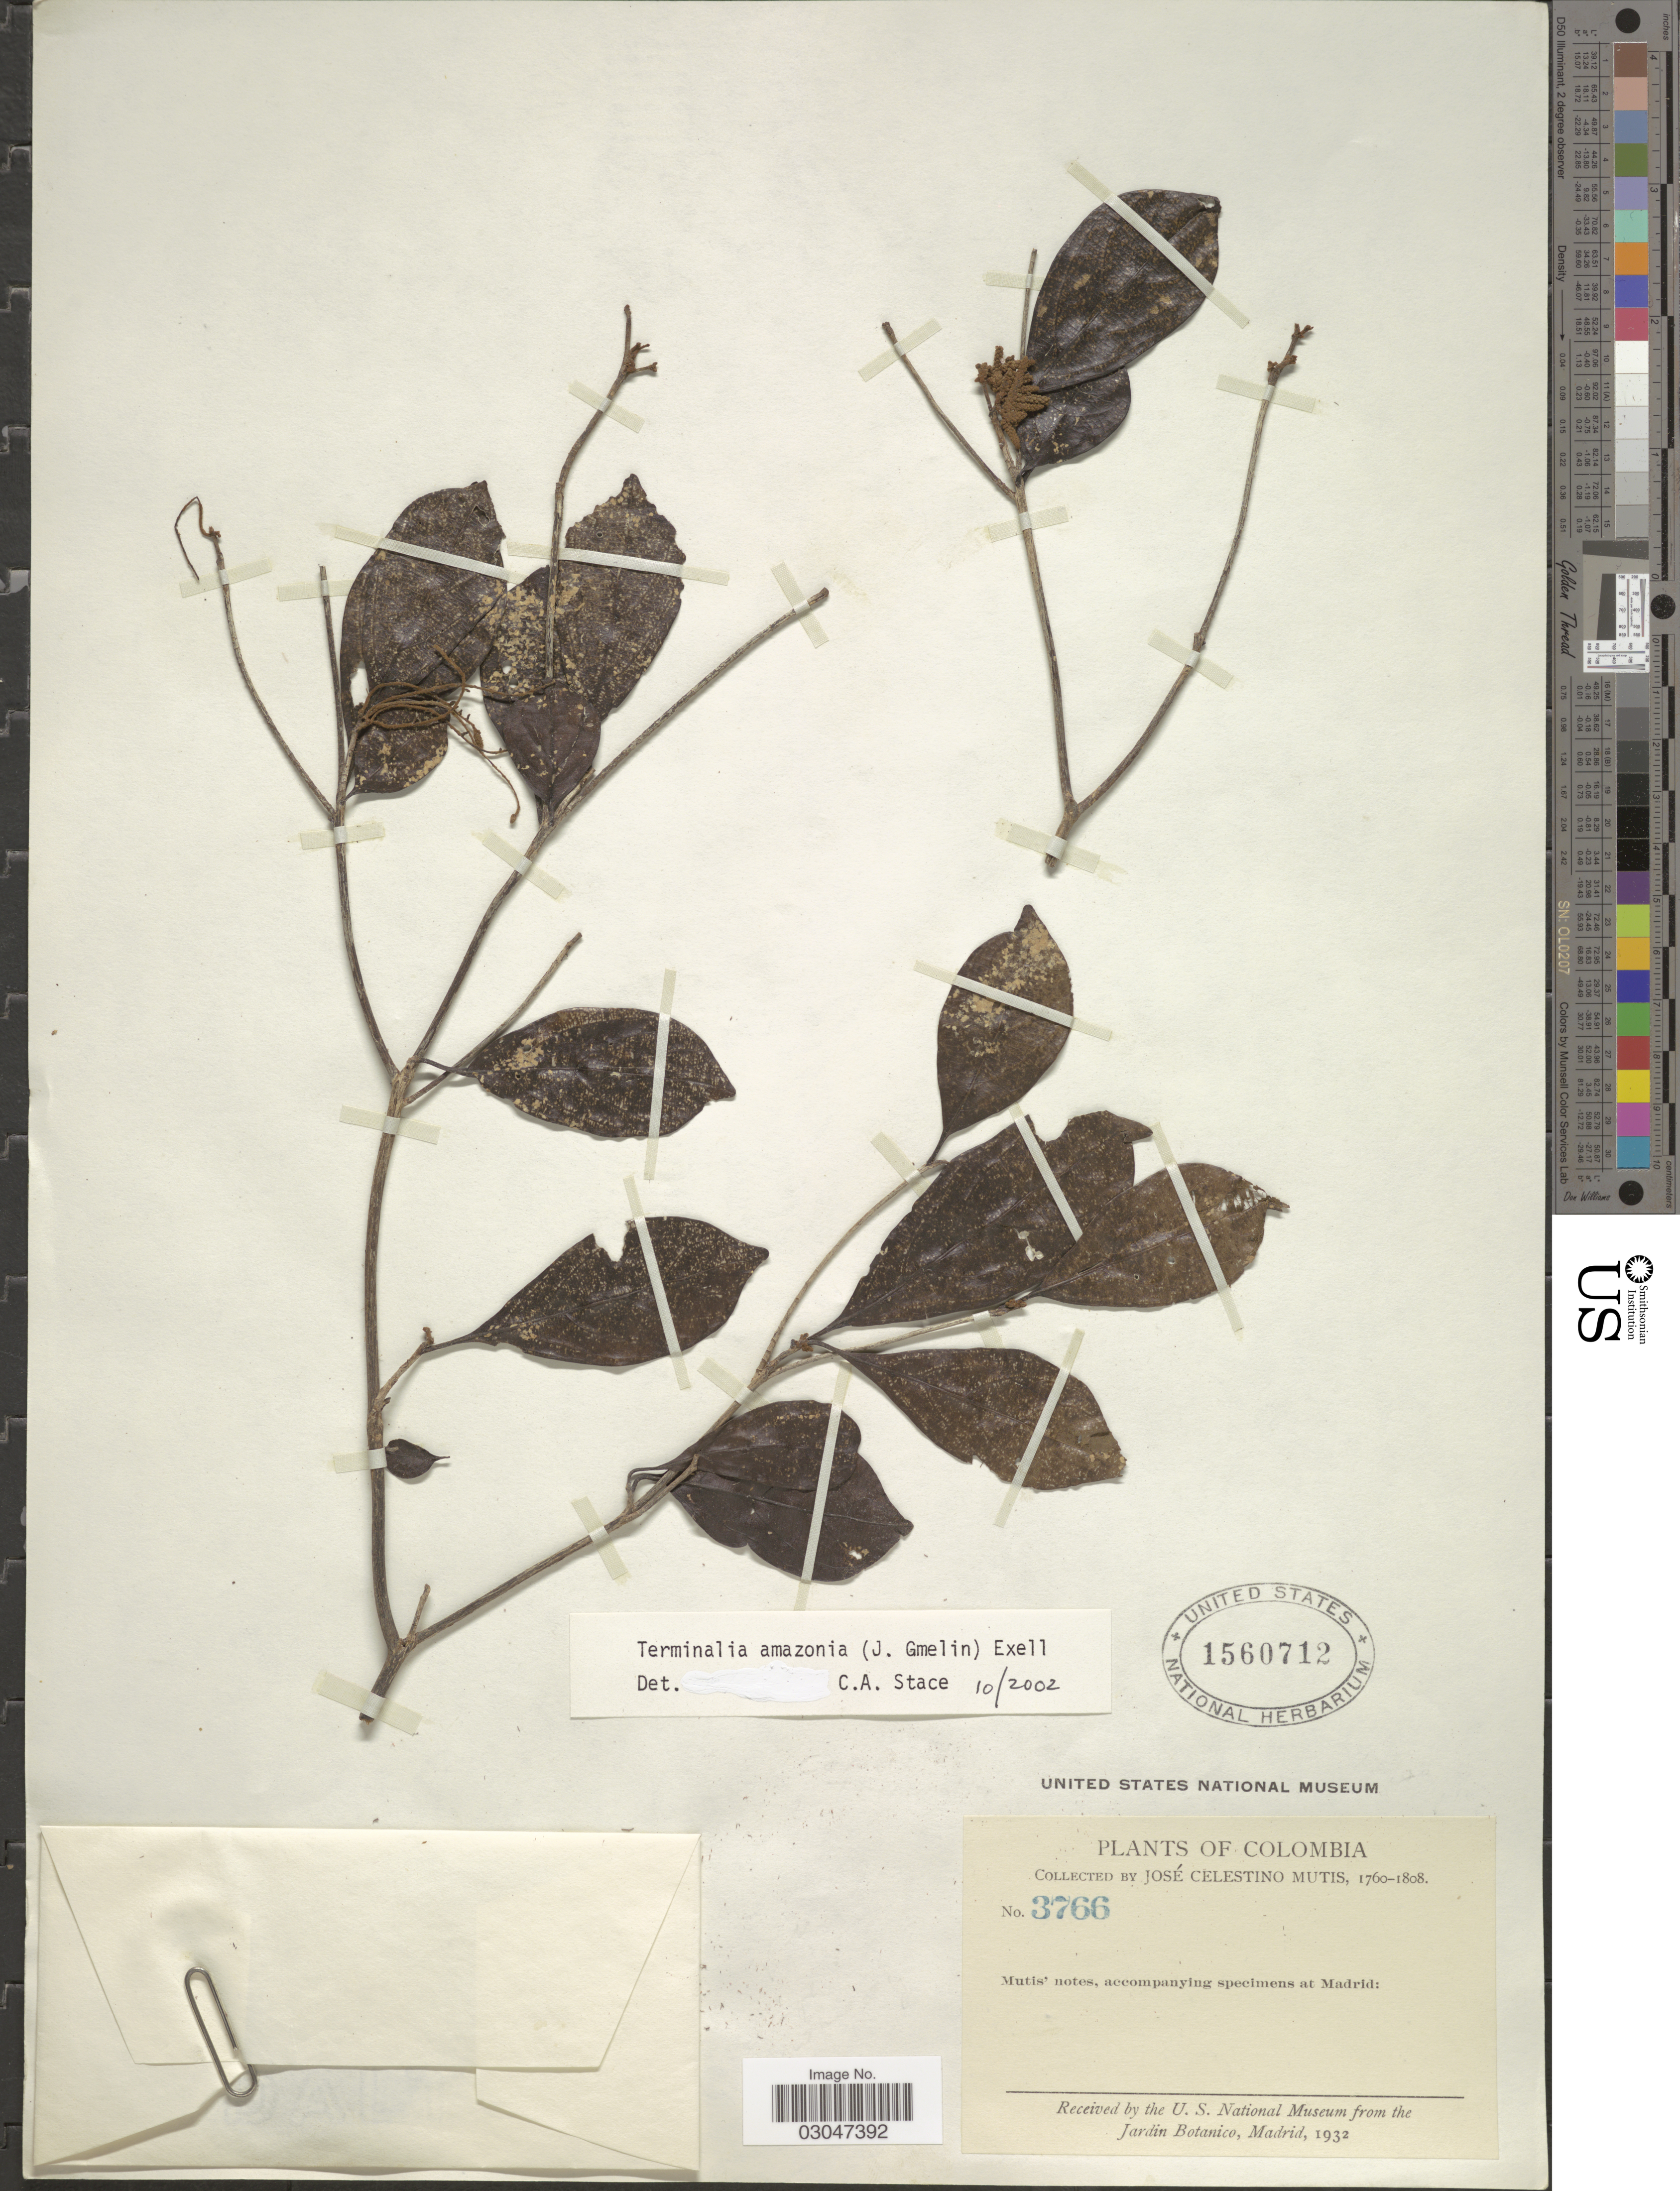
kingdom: Plantae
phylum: Tracheophyta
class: Magnoliopsida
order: Myrtales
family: Combretaceae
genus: Terminalia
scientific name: Terminalia amazonia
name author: (J.F. Gmel.) Exell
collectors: J. C. B. Mutis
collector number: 3766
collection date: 1760/1808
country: Colombia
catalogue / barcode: US 1560712